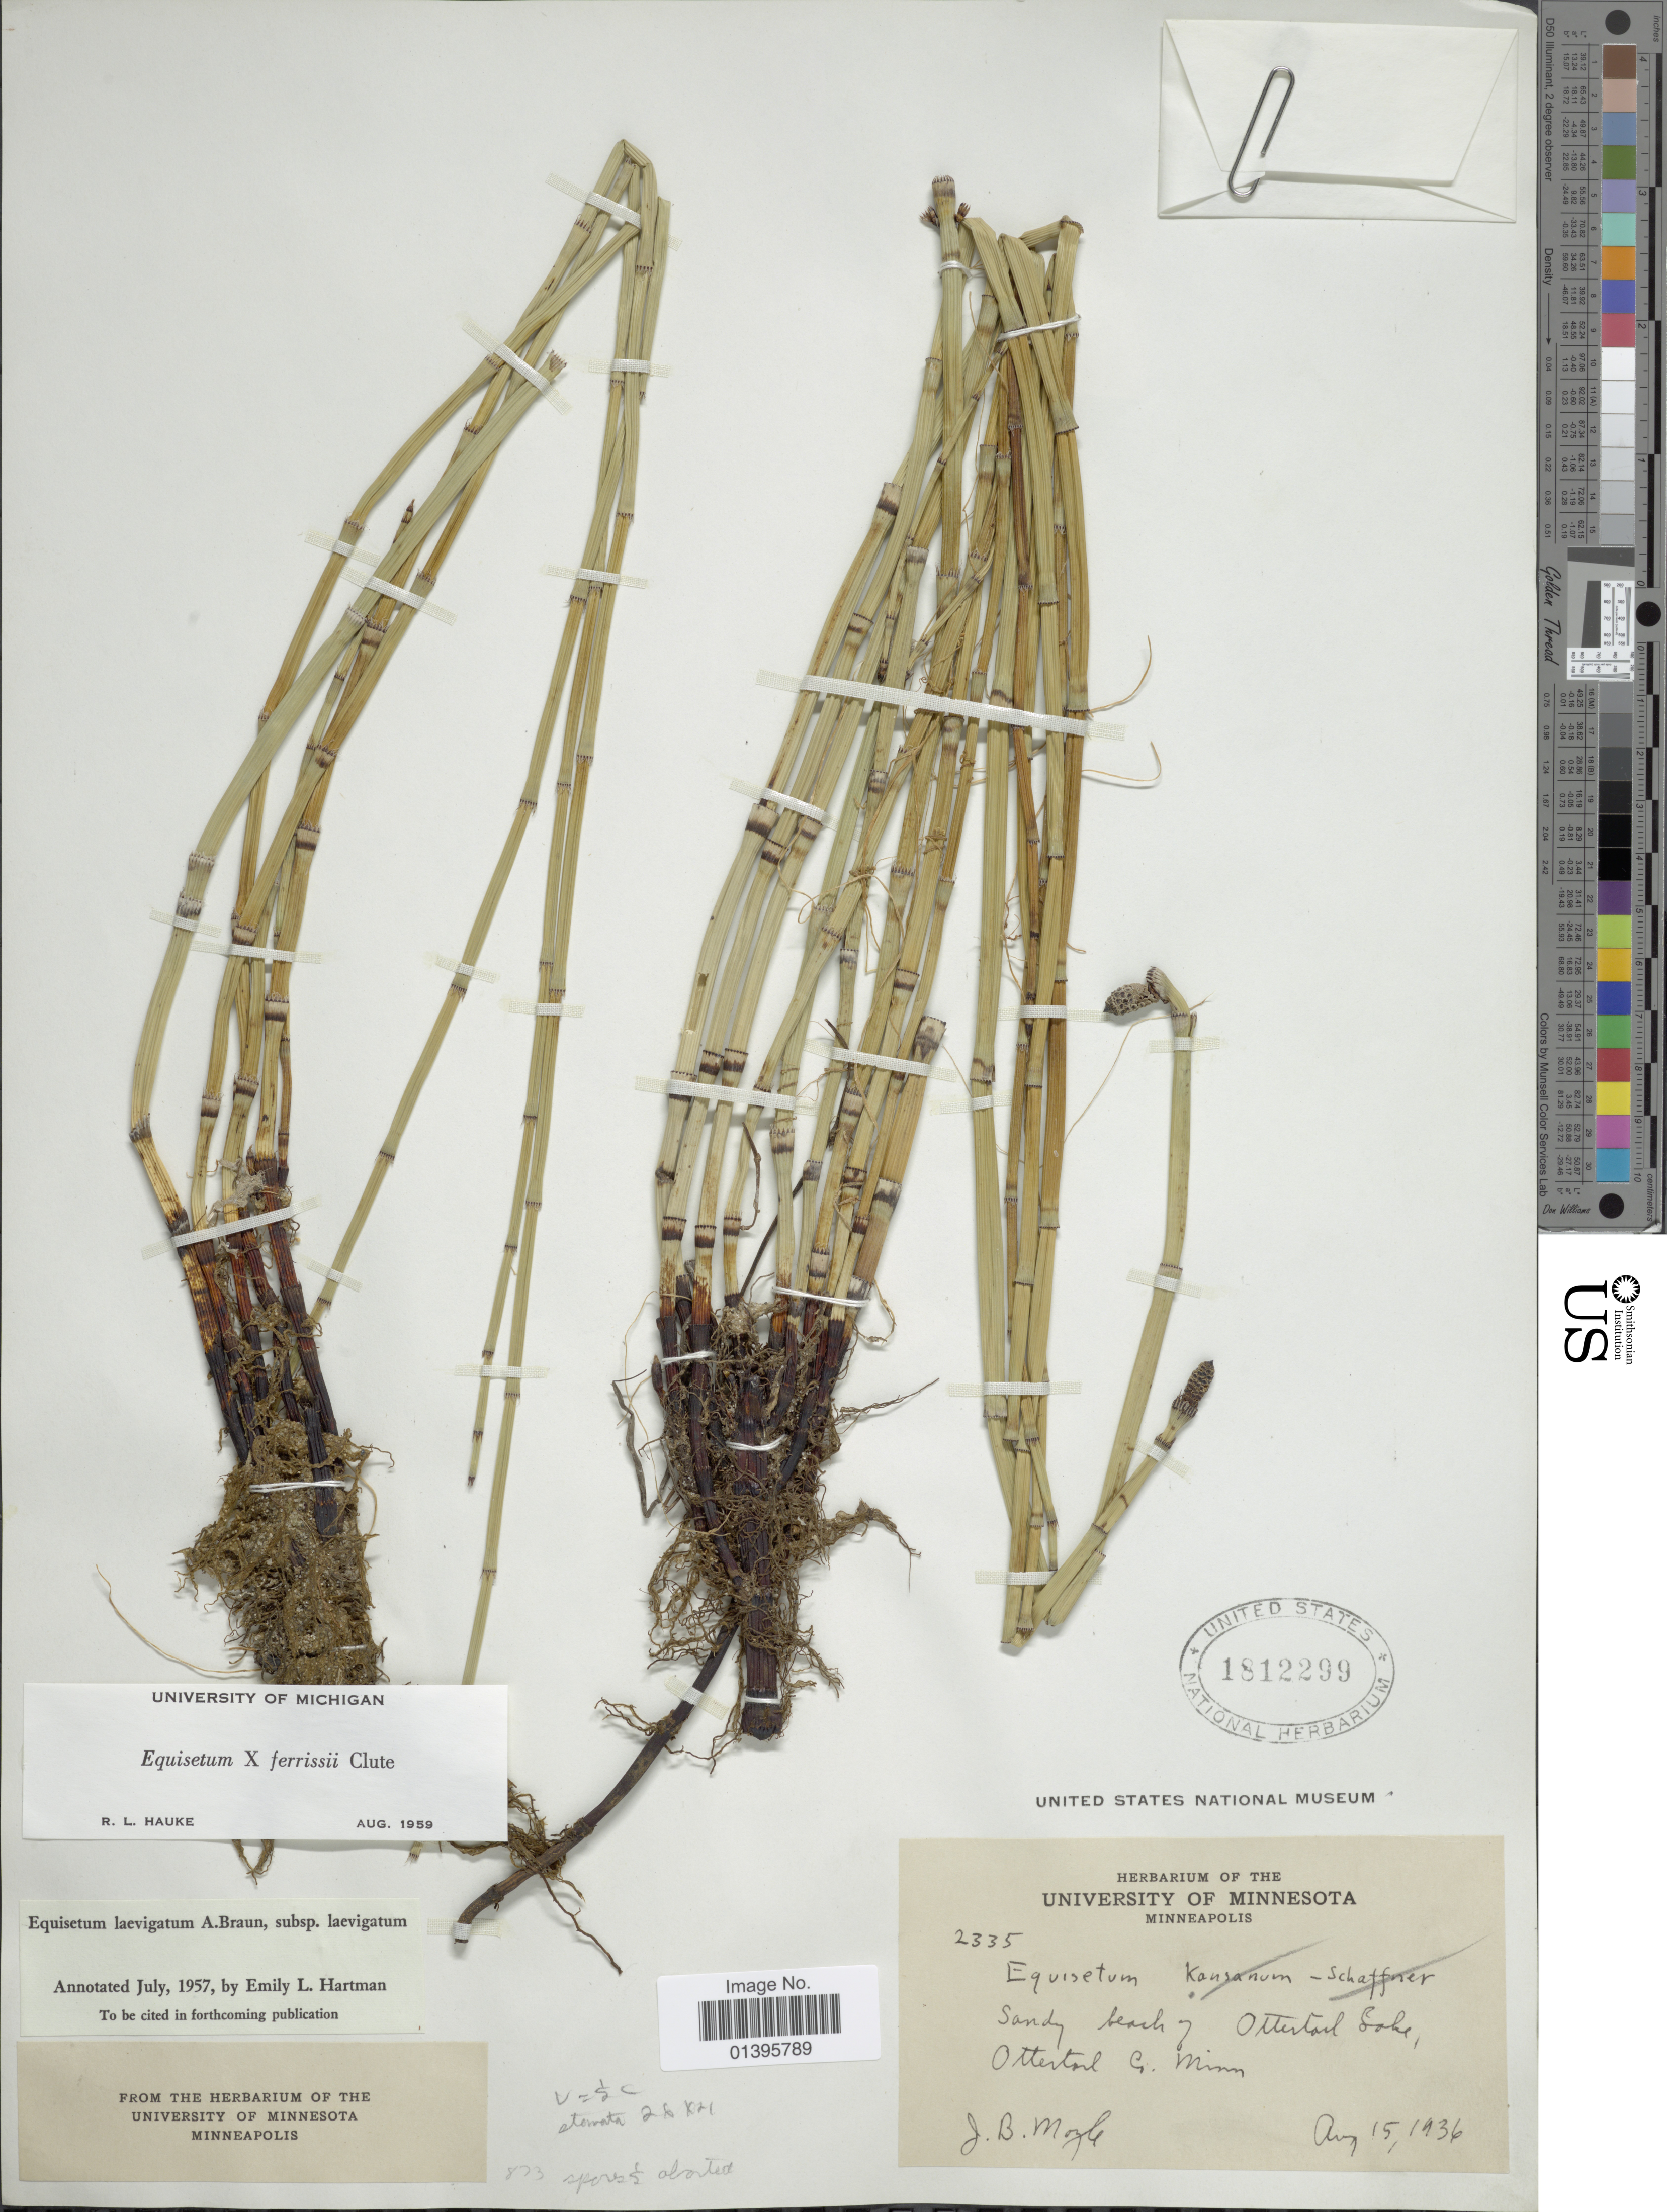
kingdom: Plantae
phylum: Tracheophyta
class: Polypodiopsida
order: Equisetales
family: Equisetaceae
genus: Equisetum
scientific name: Equisetum x ferrissii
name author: Clute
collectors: J. Moyle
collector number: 2335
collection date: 1936-08-15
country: United States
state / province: Minnesota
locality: Sandy beach of Ottertail Lake, Ottertal Co. Minn.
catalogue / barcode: US 1812299